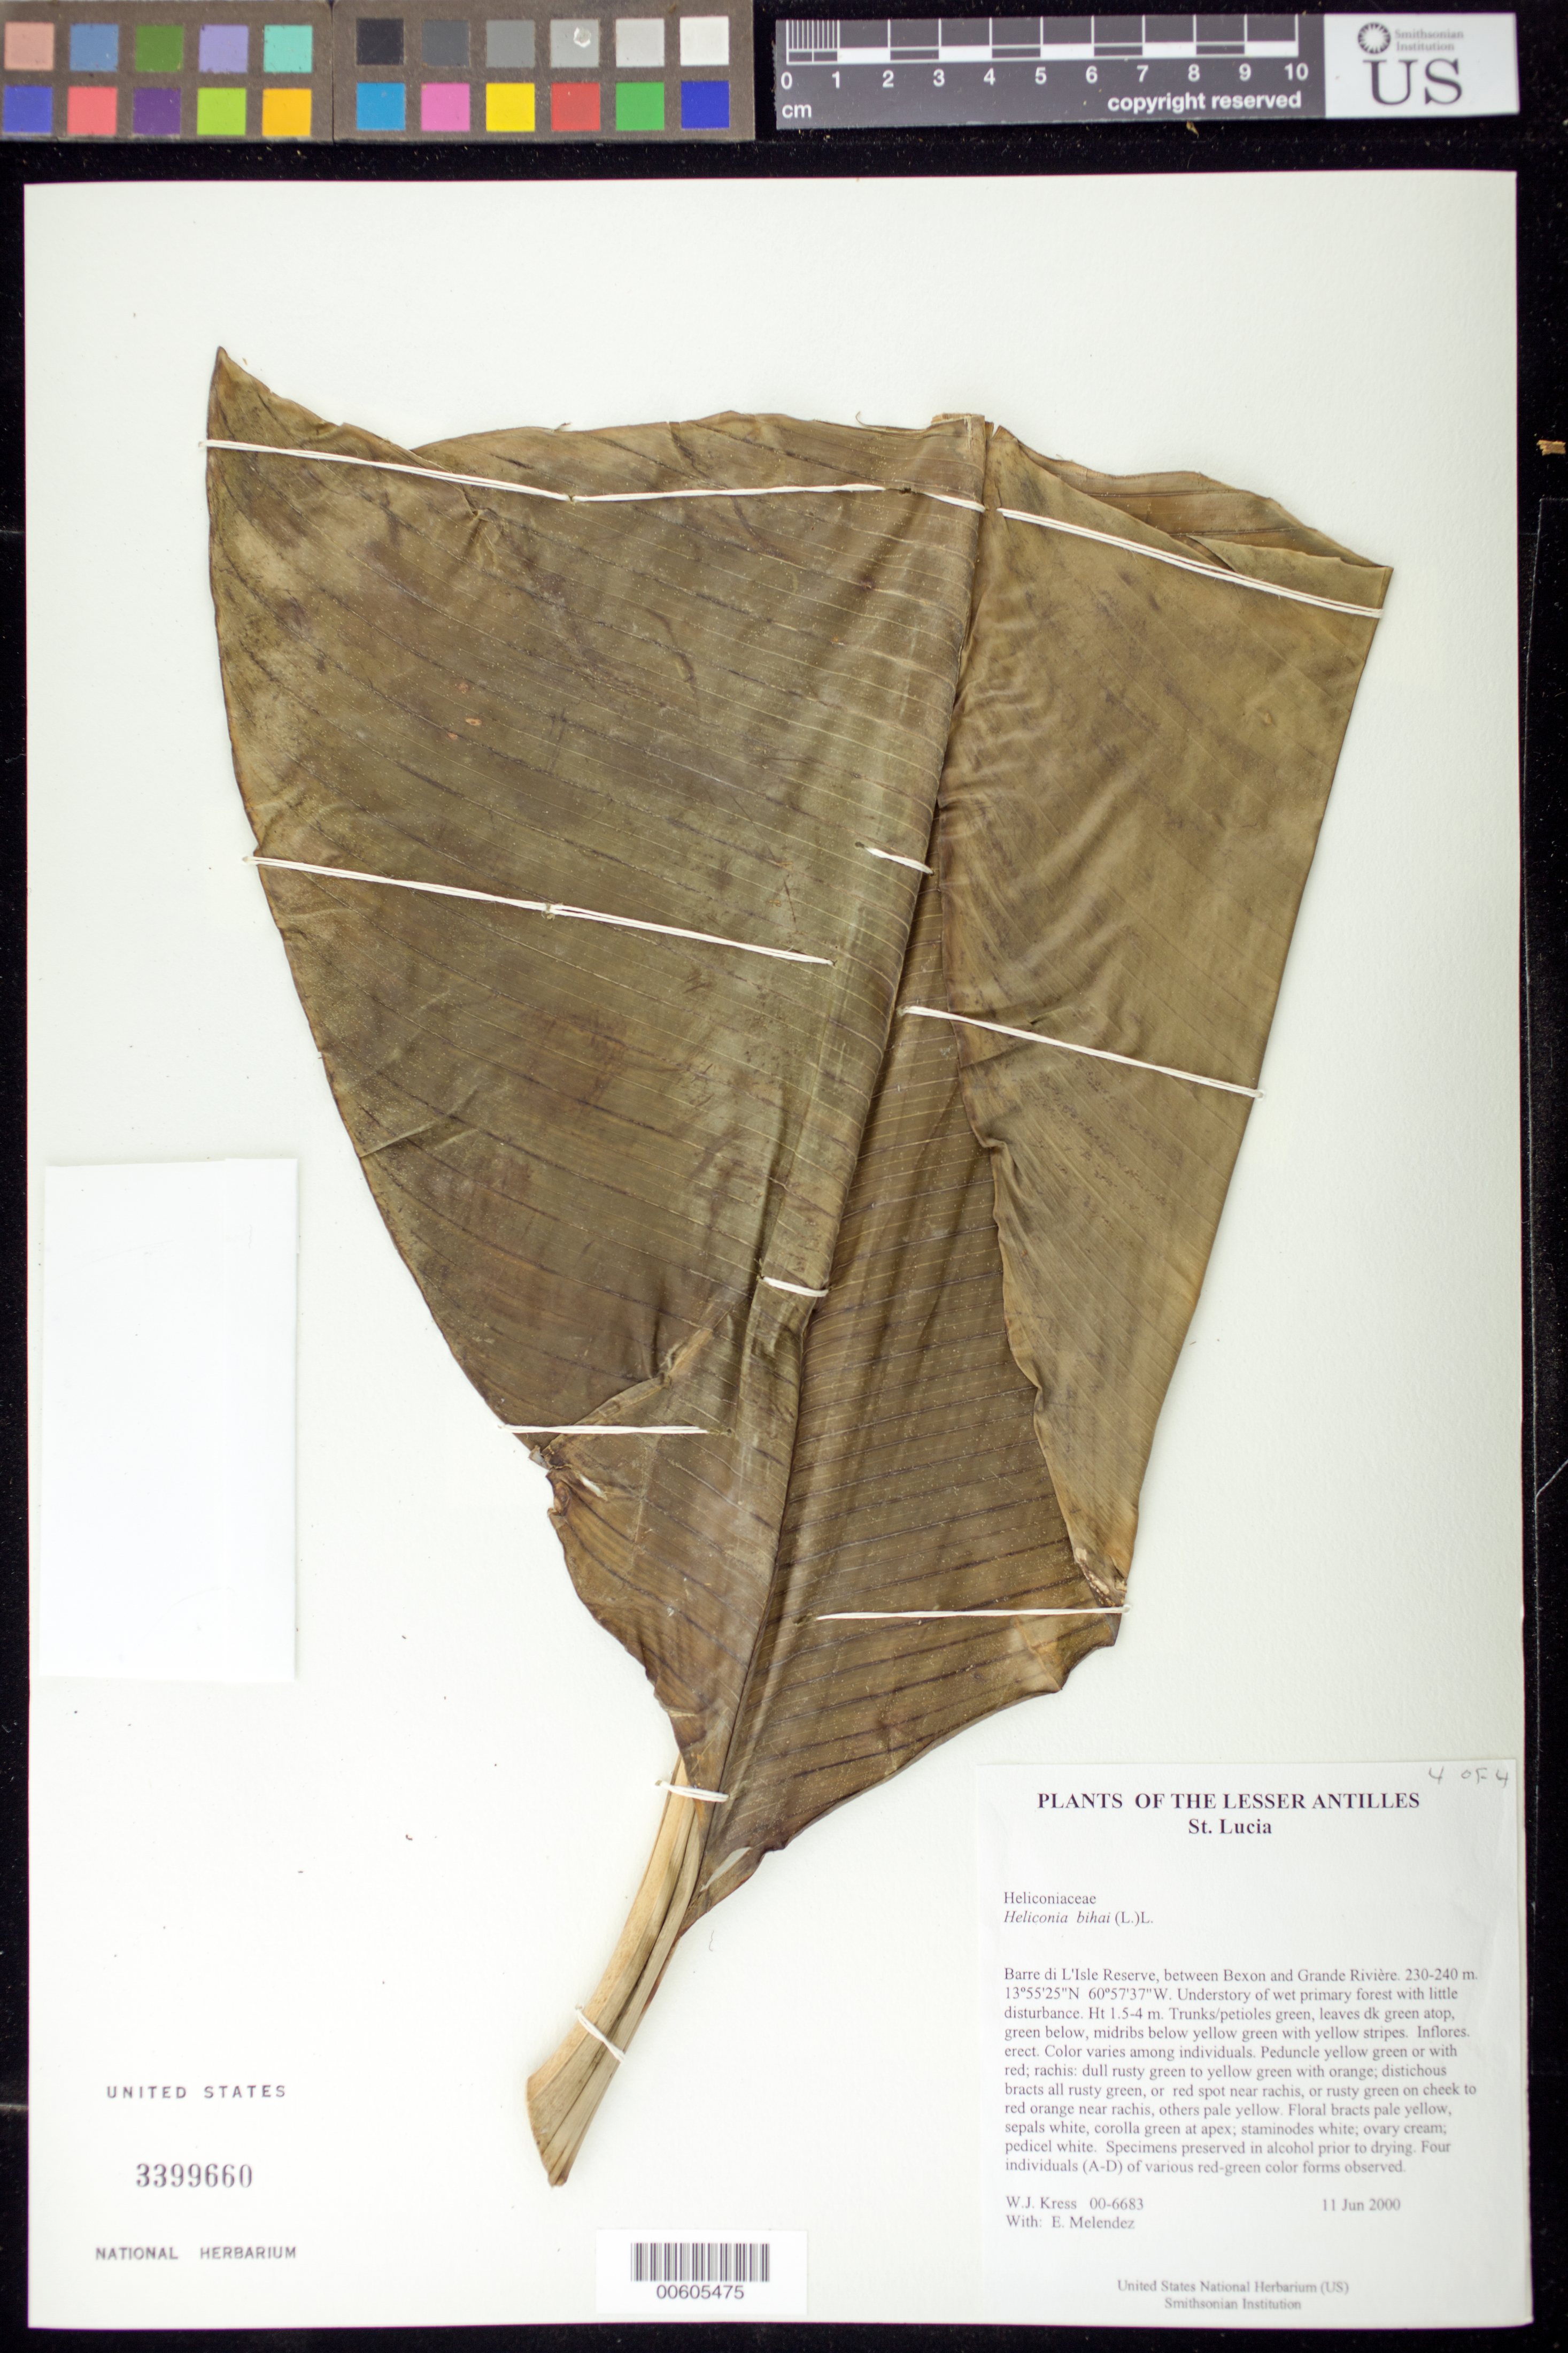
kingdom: Plantae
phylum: Tracheophyta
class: Liliopsida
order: Zingiberales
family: Heliconiaceae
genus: Heliconia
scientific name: Heliconia bihai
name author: (L.) L.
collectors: W. J. Kress, E. Meléndez & E. Temeles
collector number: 00-6683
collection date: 2000-06-11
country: St. Lucia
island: St. Lucia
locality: Barre di L'Isle Reserve, between Bexon and Grande Rivière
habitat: Understory of wet primary forest with little disturbance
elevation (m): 230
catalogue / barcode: US 3399660